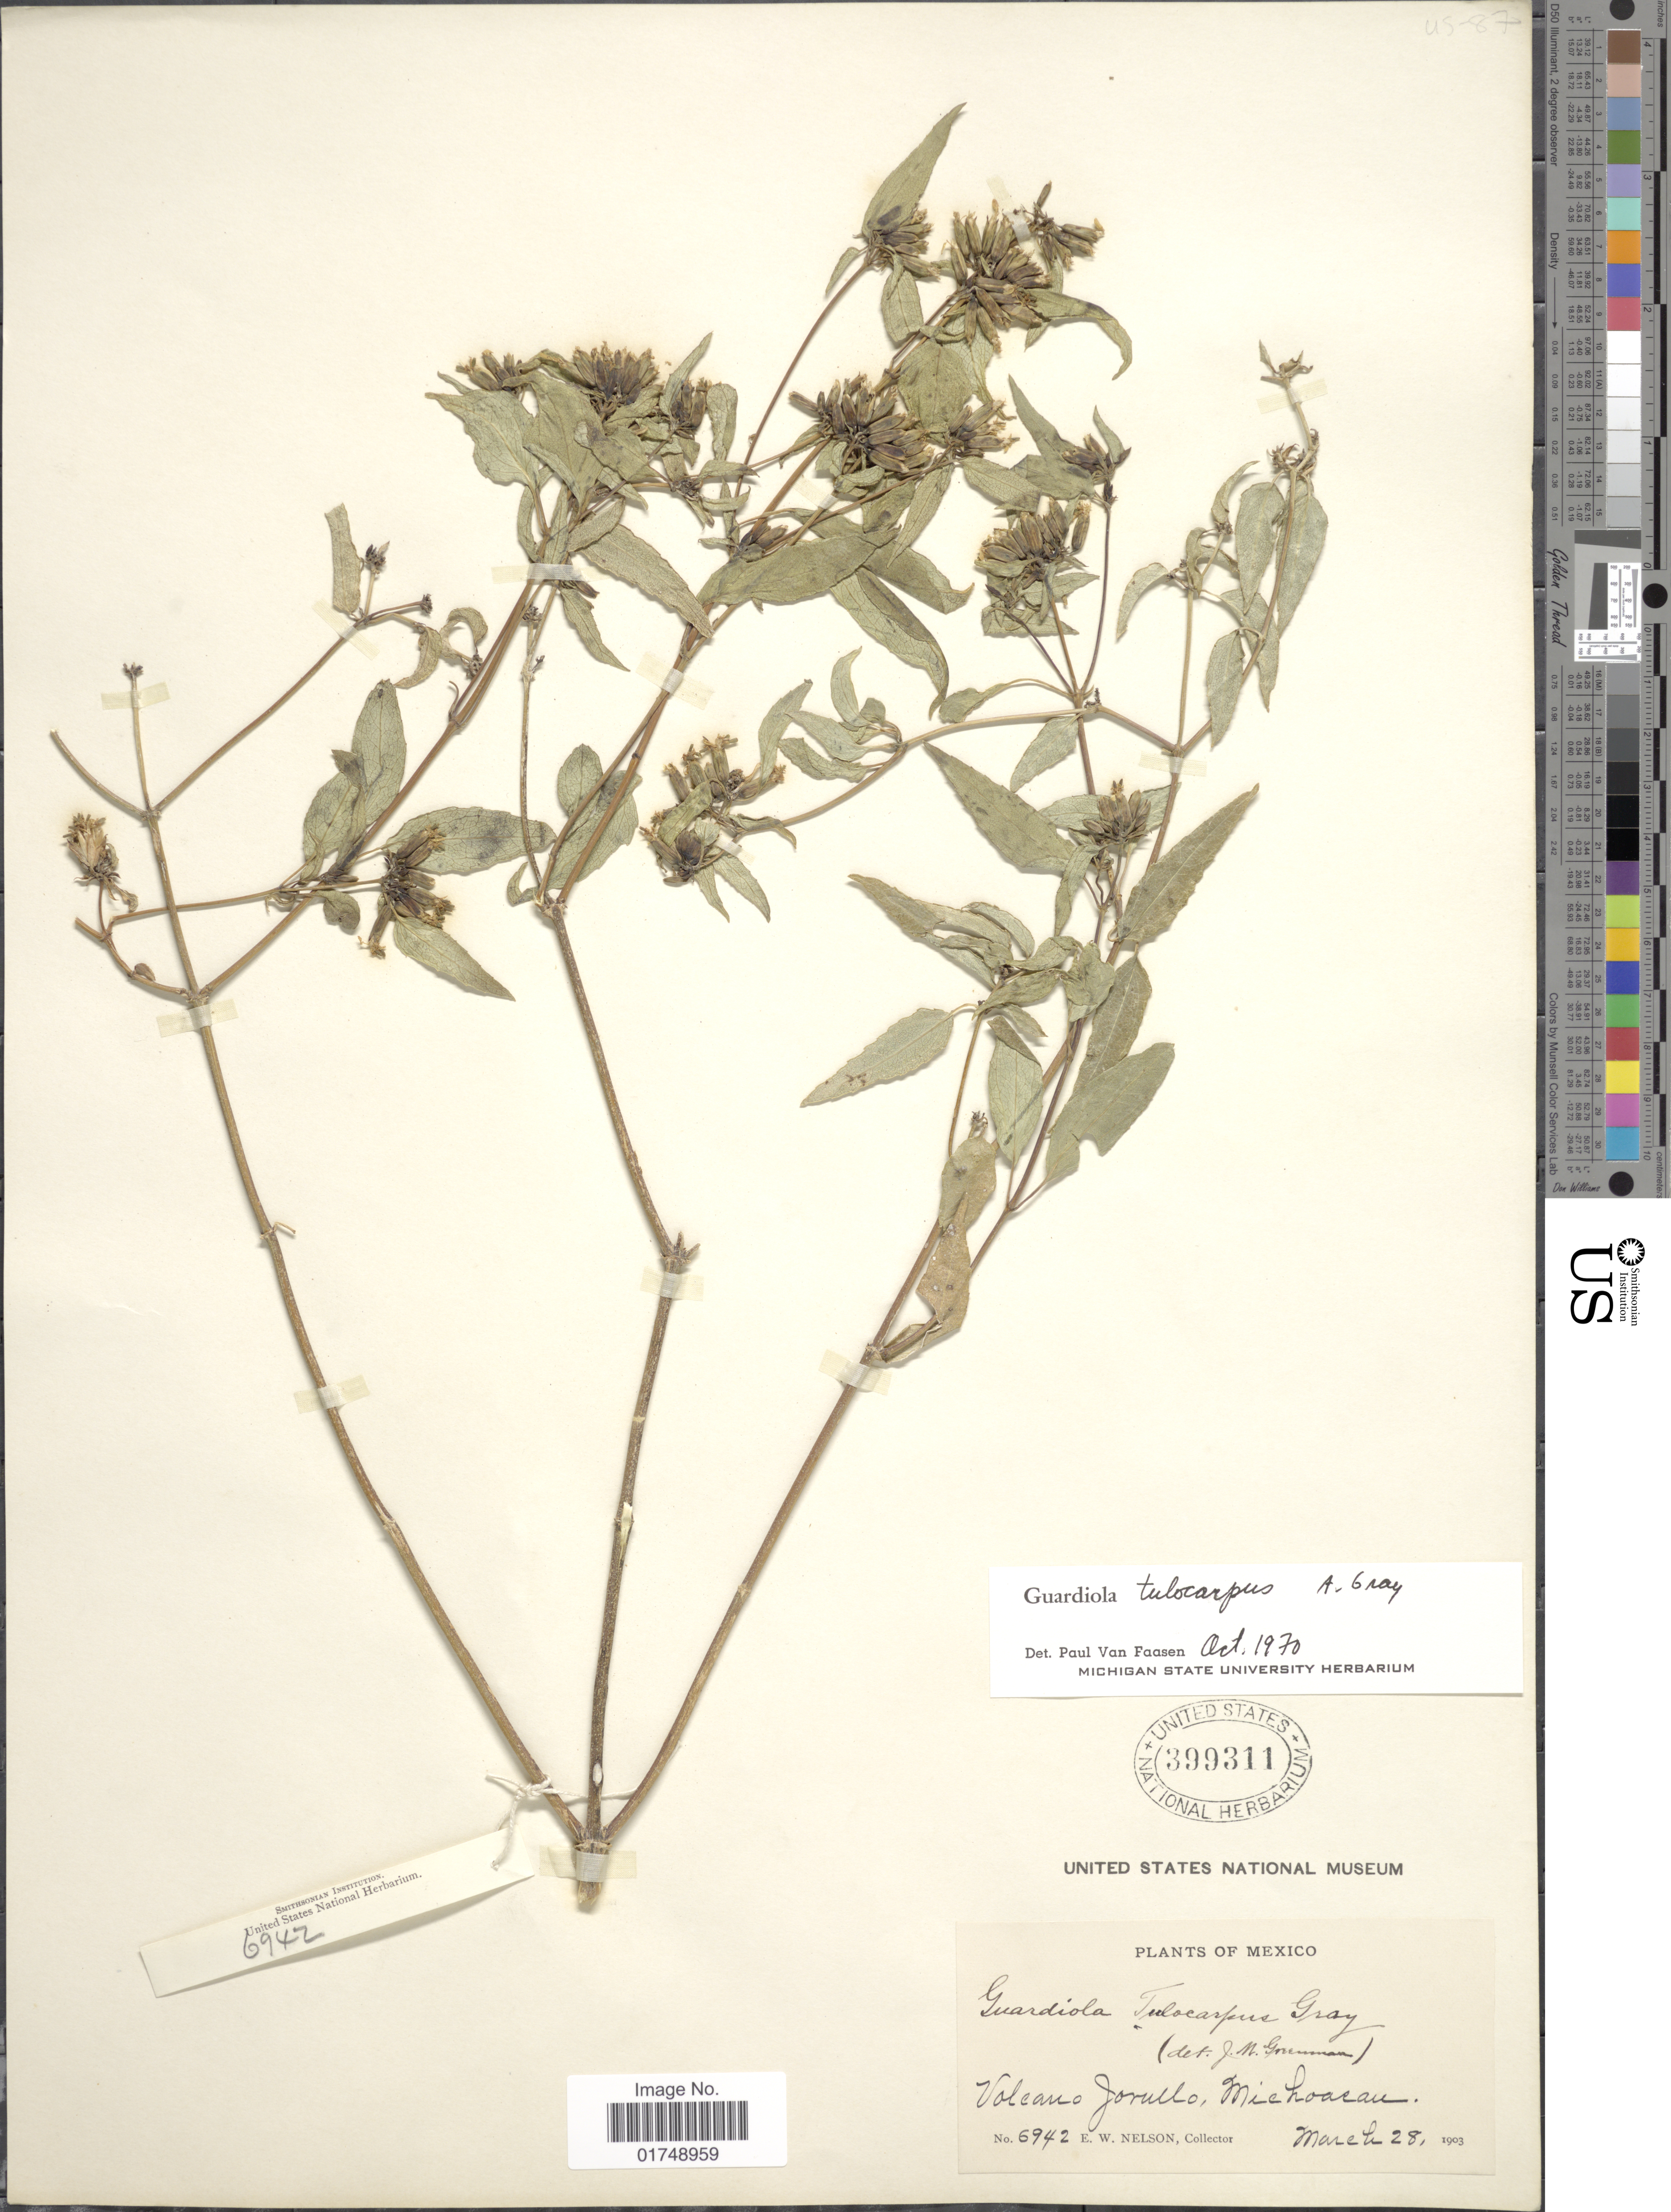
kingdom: Plantae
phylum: Tracheophyta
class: Magnoliopsida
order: Asterales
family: Asteraceae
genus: Guardiola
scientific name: Guardiola tulocarpus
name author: A. Gray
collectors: E. W. Nelson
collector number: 6942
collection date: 1903-03-28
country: Mexico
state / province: Michoacán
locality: Volcano Jorullo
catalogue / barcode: US 399311